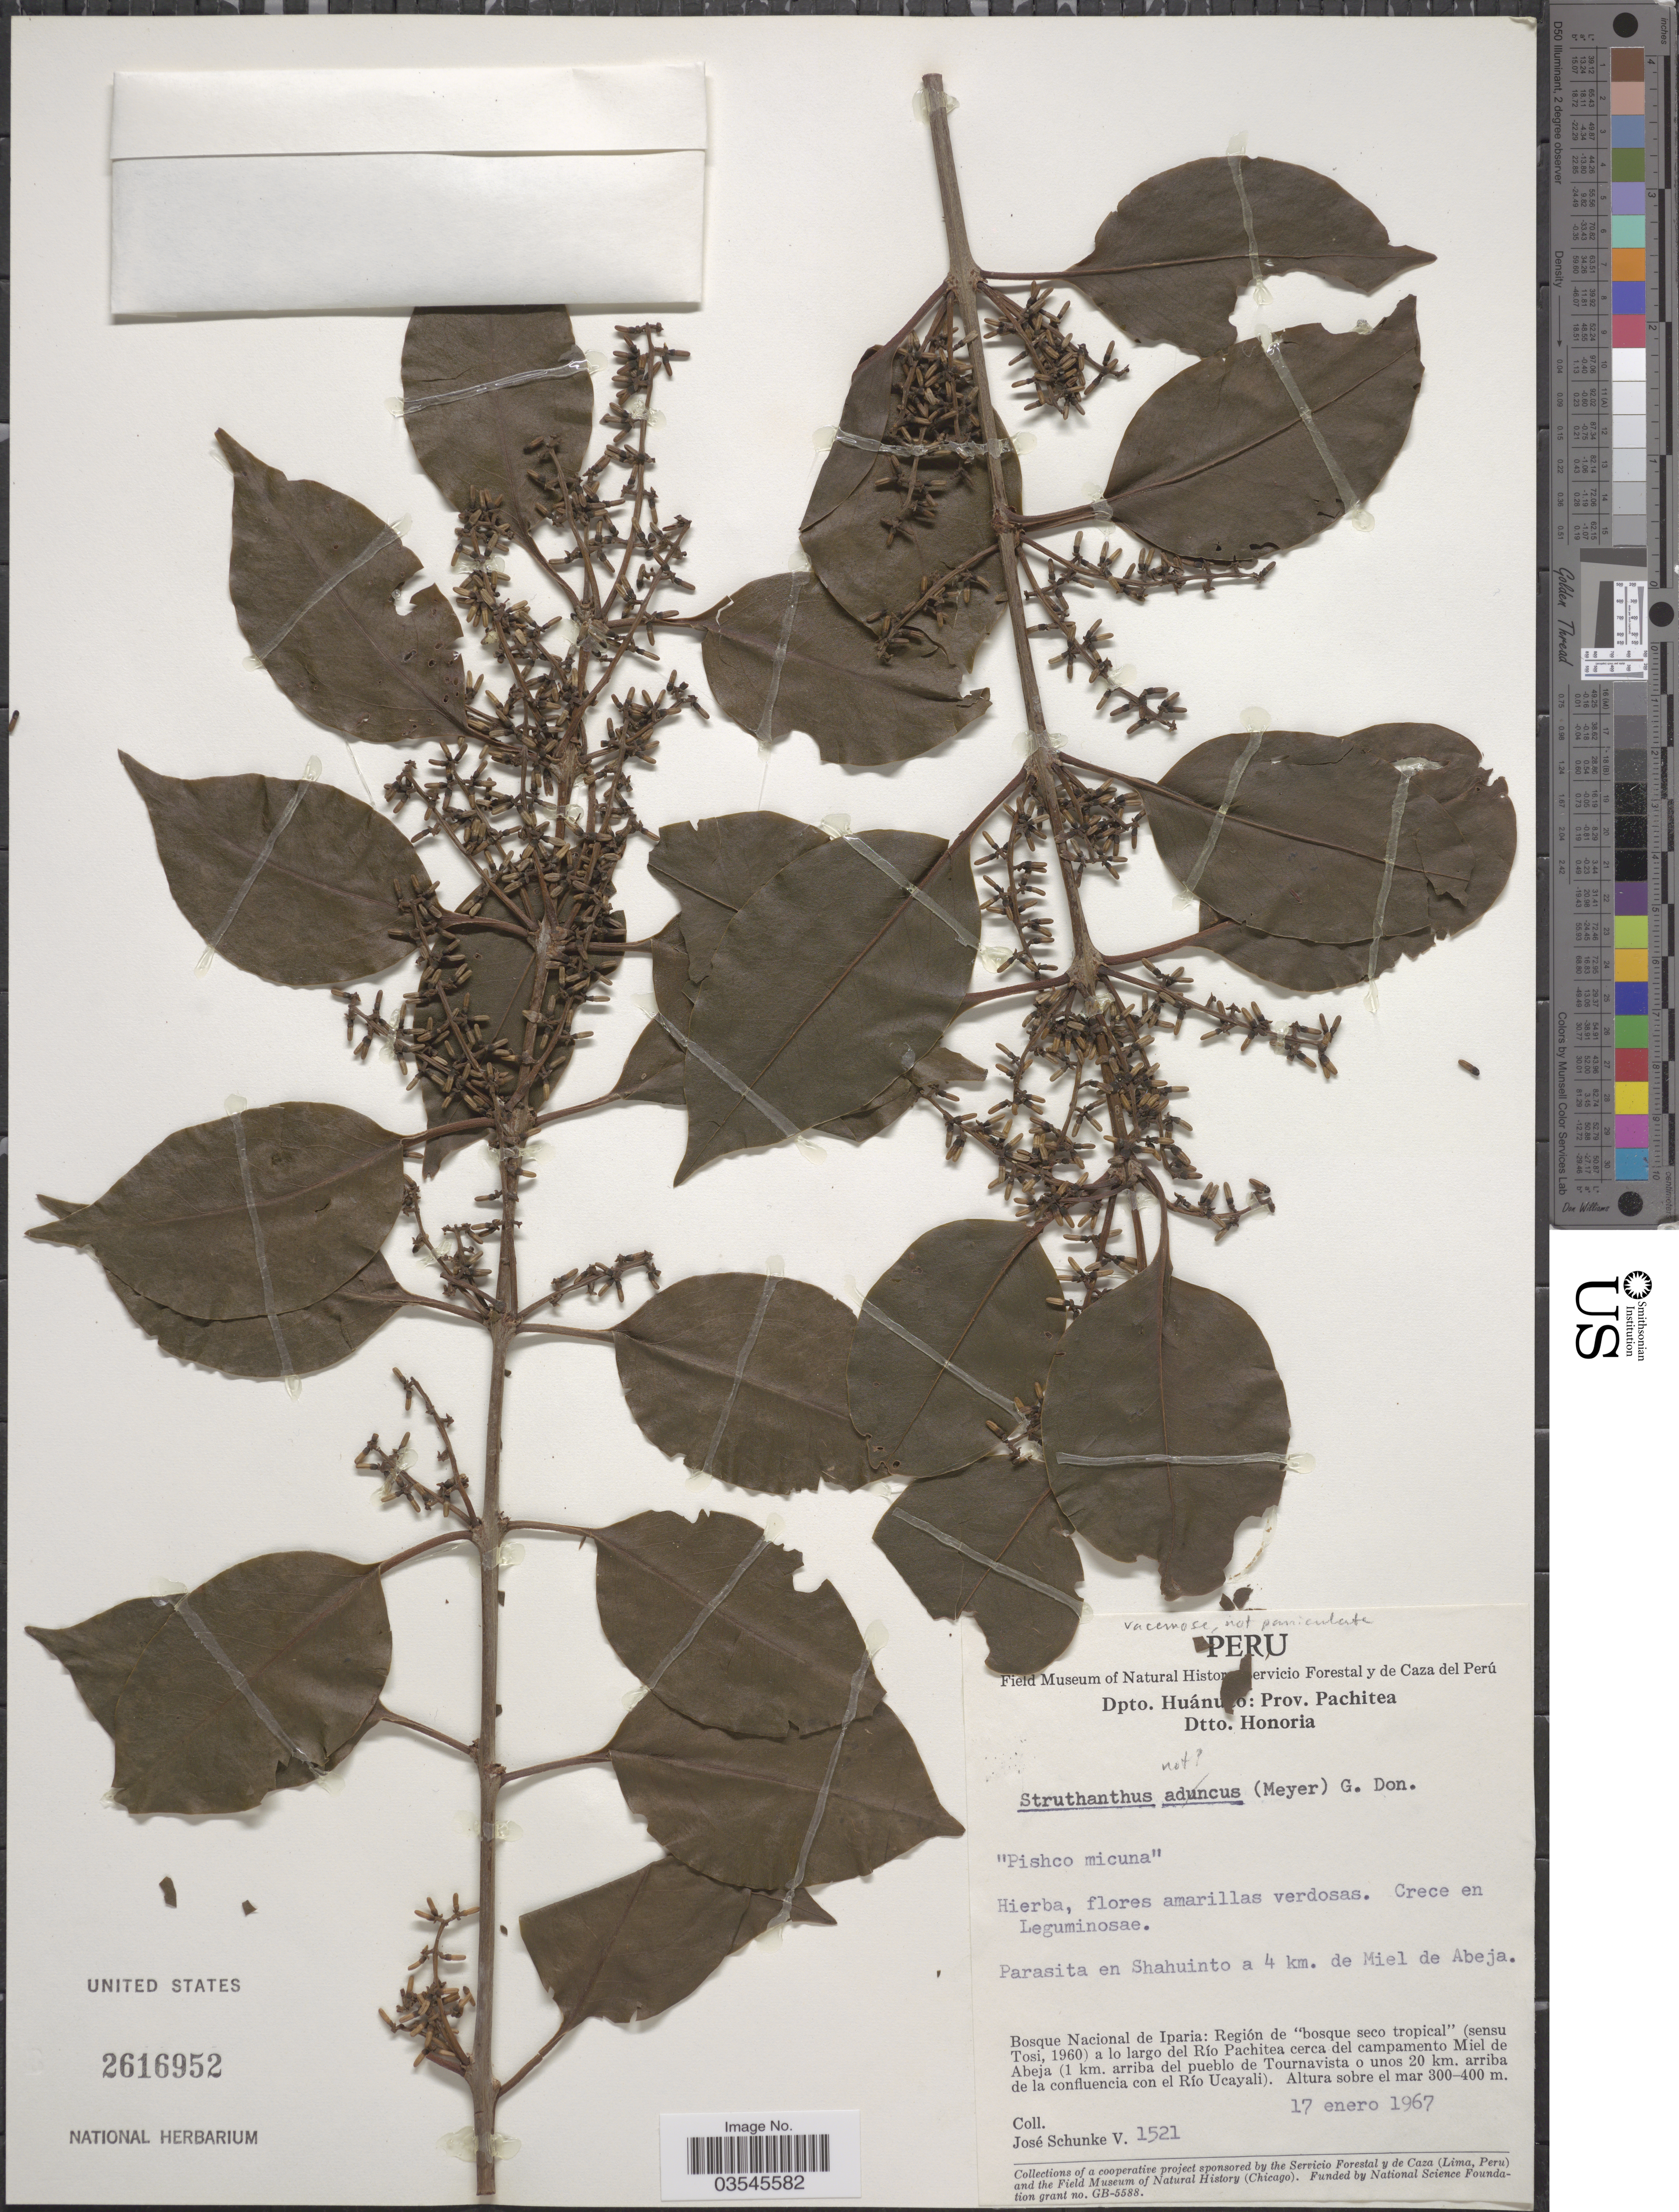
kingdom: Plantae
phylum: Tracheophyta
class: Magnoliopsida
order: Santalales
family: Loranthaceae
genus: Struthanthus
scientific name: Struthanthus sp.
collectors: J. Schunke Vigo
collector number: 1521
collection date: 1967-01-17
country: Peru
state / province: Huánuco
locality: Dpto. Huánuco: Prov. Pachitea. Dtto. Honoria. Bosque Nacional de Iparia: Región de "bosque seco tropical" (sensu Tosi, 1960) a lo largo del Río Pachitea cerca del campamento Miel de Abeja ( 1 km. arriba del pueblo de Tournavista o unos 20 km. arriba de la confluencia con el Río Ucayali). En Shahuinto a 4 km. de Miel de Abeja.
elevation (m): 300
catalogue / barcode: US 2616952